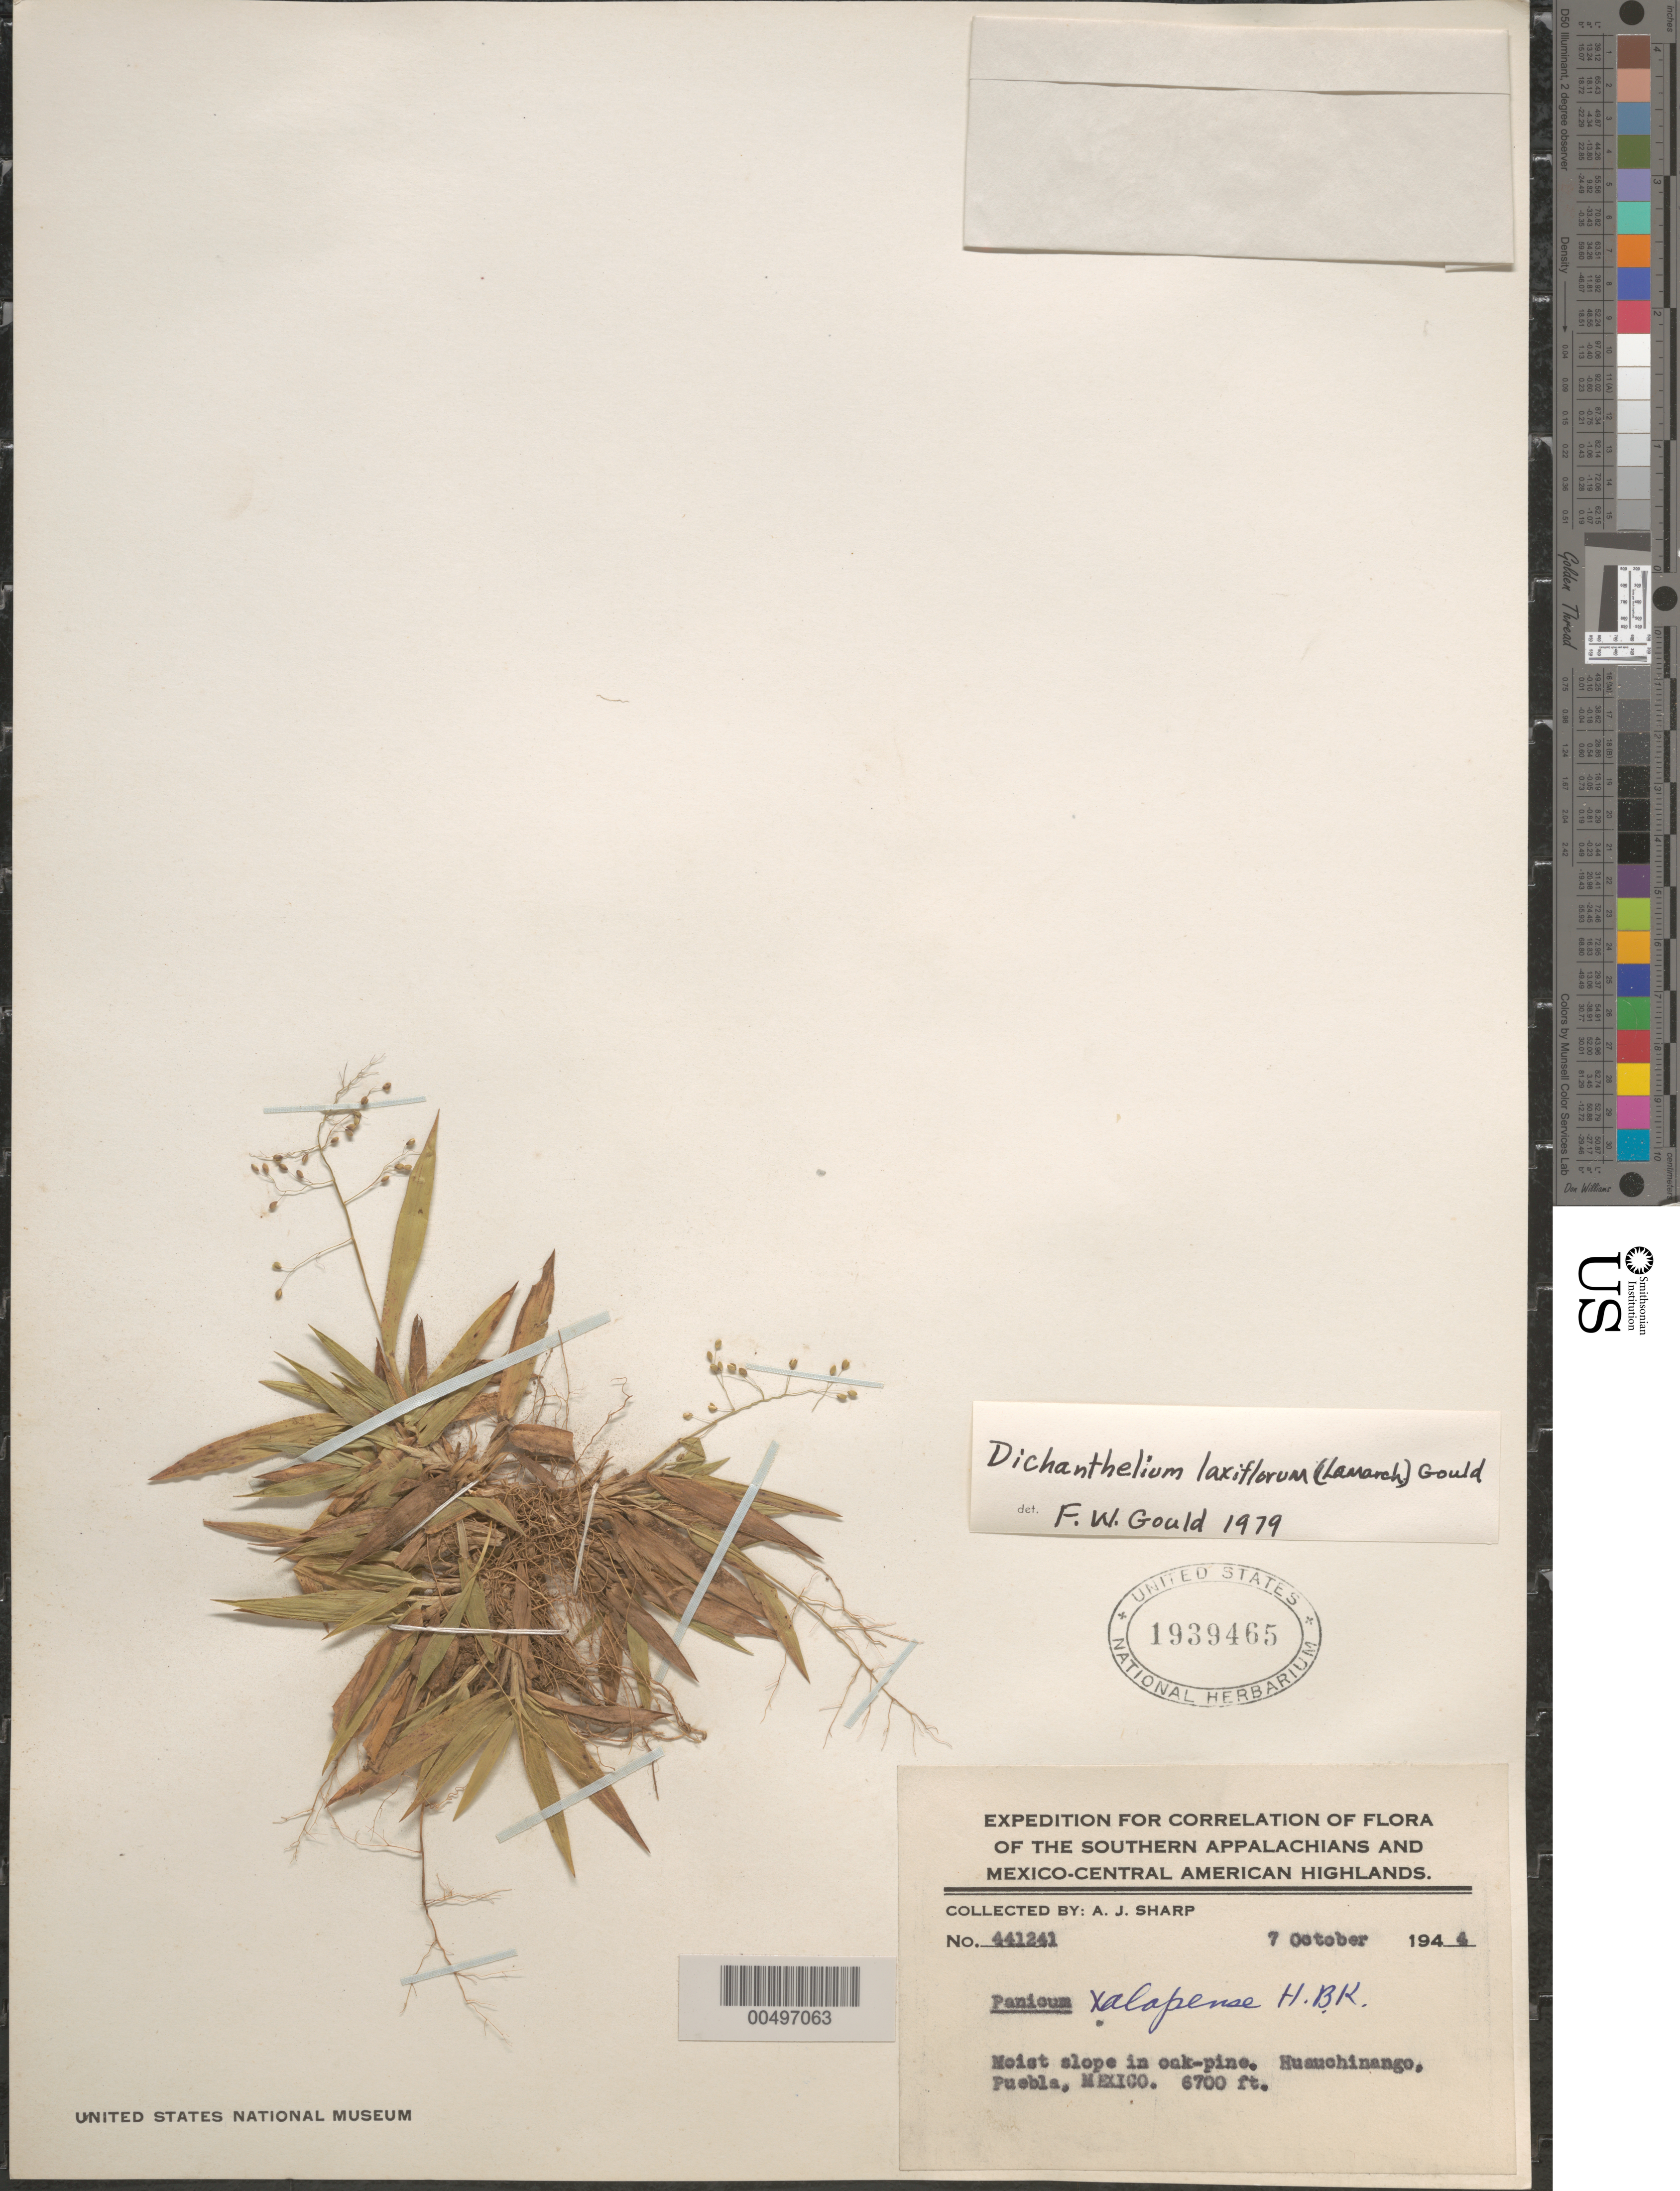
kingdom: Plantae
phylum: Tracheophyta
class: Liliopsida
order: Poales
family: Poaceae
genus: Dichanthelium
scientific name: Dichanthelium laxiflorum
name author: (Lam.) Gould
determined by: Gould, F. W.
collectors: A. J. Sharp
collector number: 441241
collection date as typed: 7 Oct 1944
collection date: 1944-10-07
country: Mexico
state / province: Puebla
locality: Huauchinango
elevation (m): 2042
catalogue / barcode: US 1939465